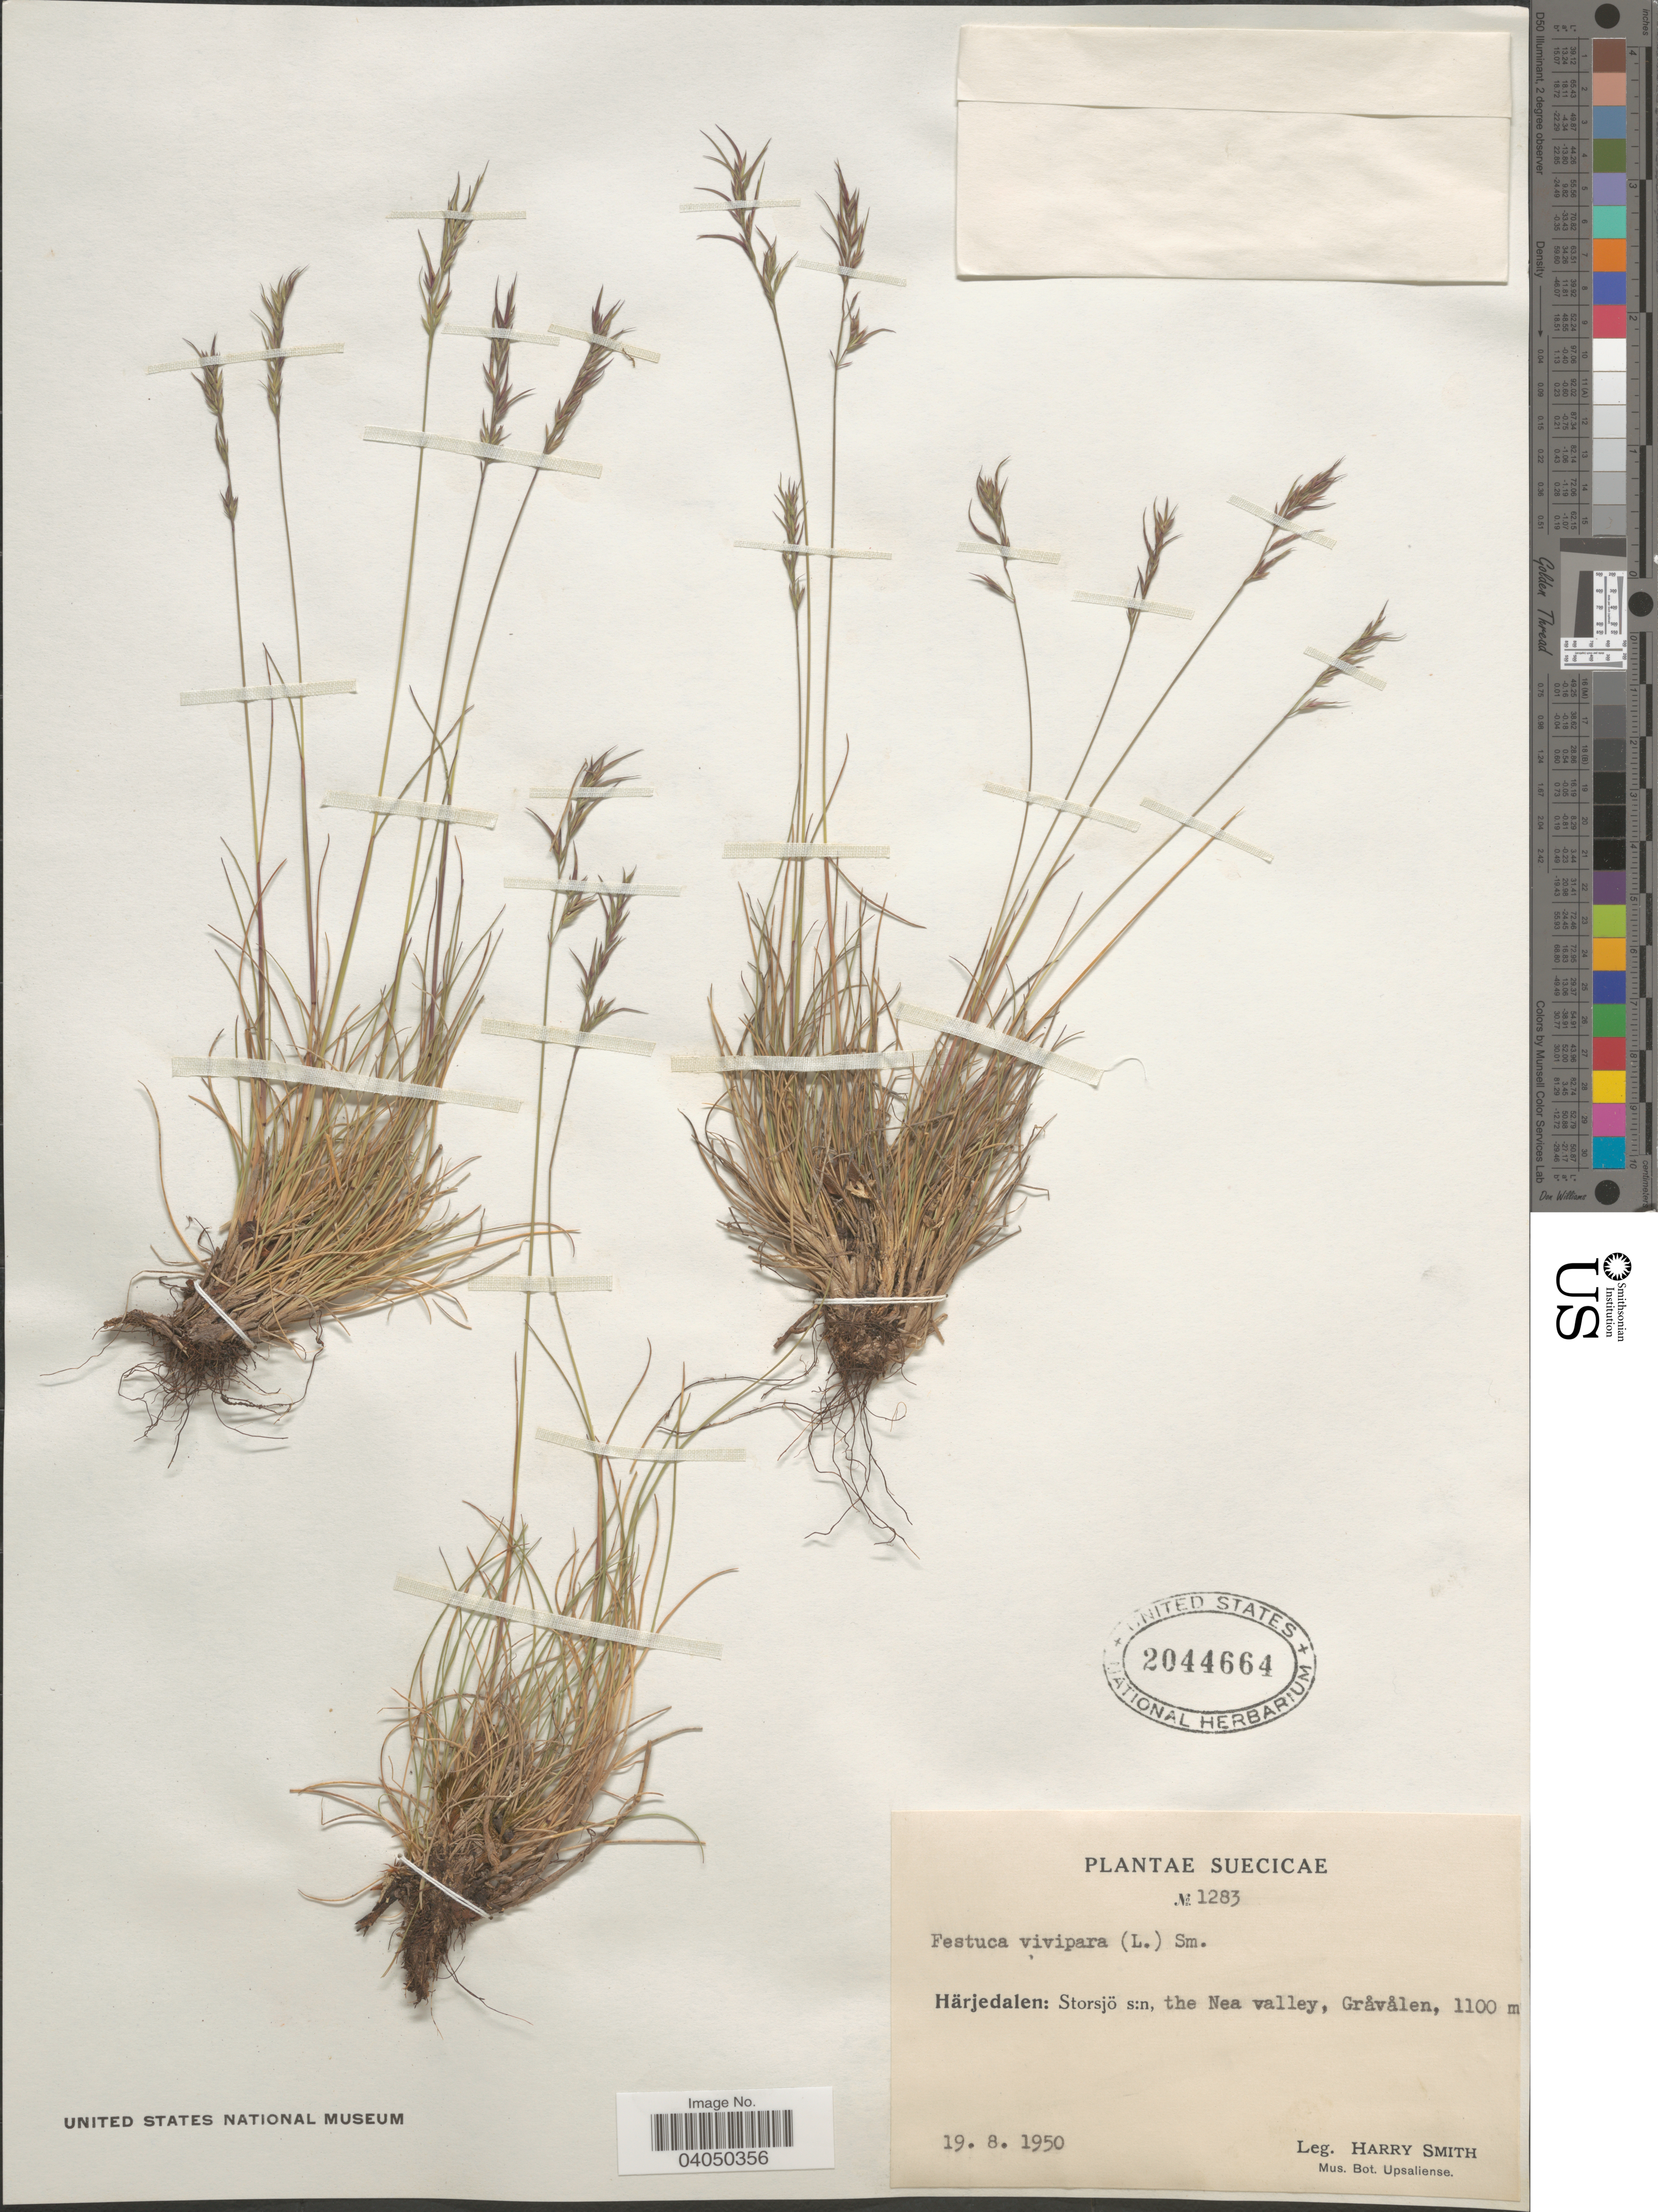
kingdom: Plantae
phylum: Tracheophyta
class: Liliopsida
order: Poales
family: Poaceae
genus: Festuca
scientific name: Festuca vivipara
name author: (L.) Sm.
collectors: H. Smith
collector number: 1283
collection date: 1950-08-19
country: Sweden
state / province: Jamtland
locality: Suecicae. Härjedalen: Storsjö s:n, the Nea valley, Gråvålen.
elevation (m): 1100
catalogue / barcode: US 2044664